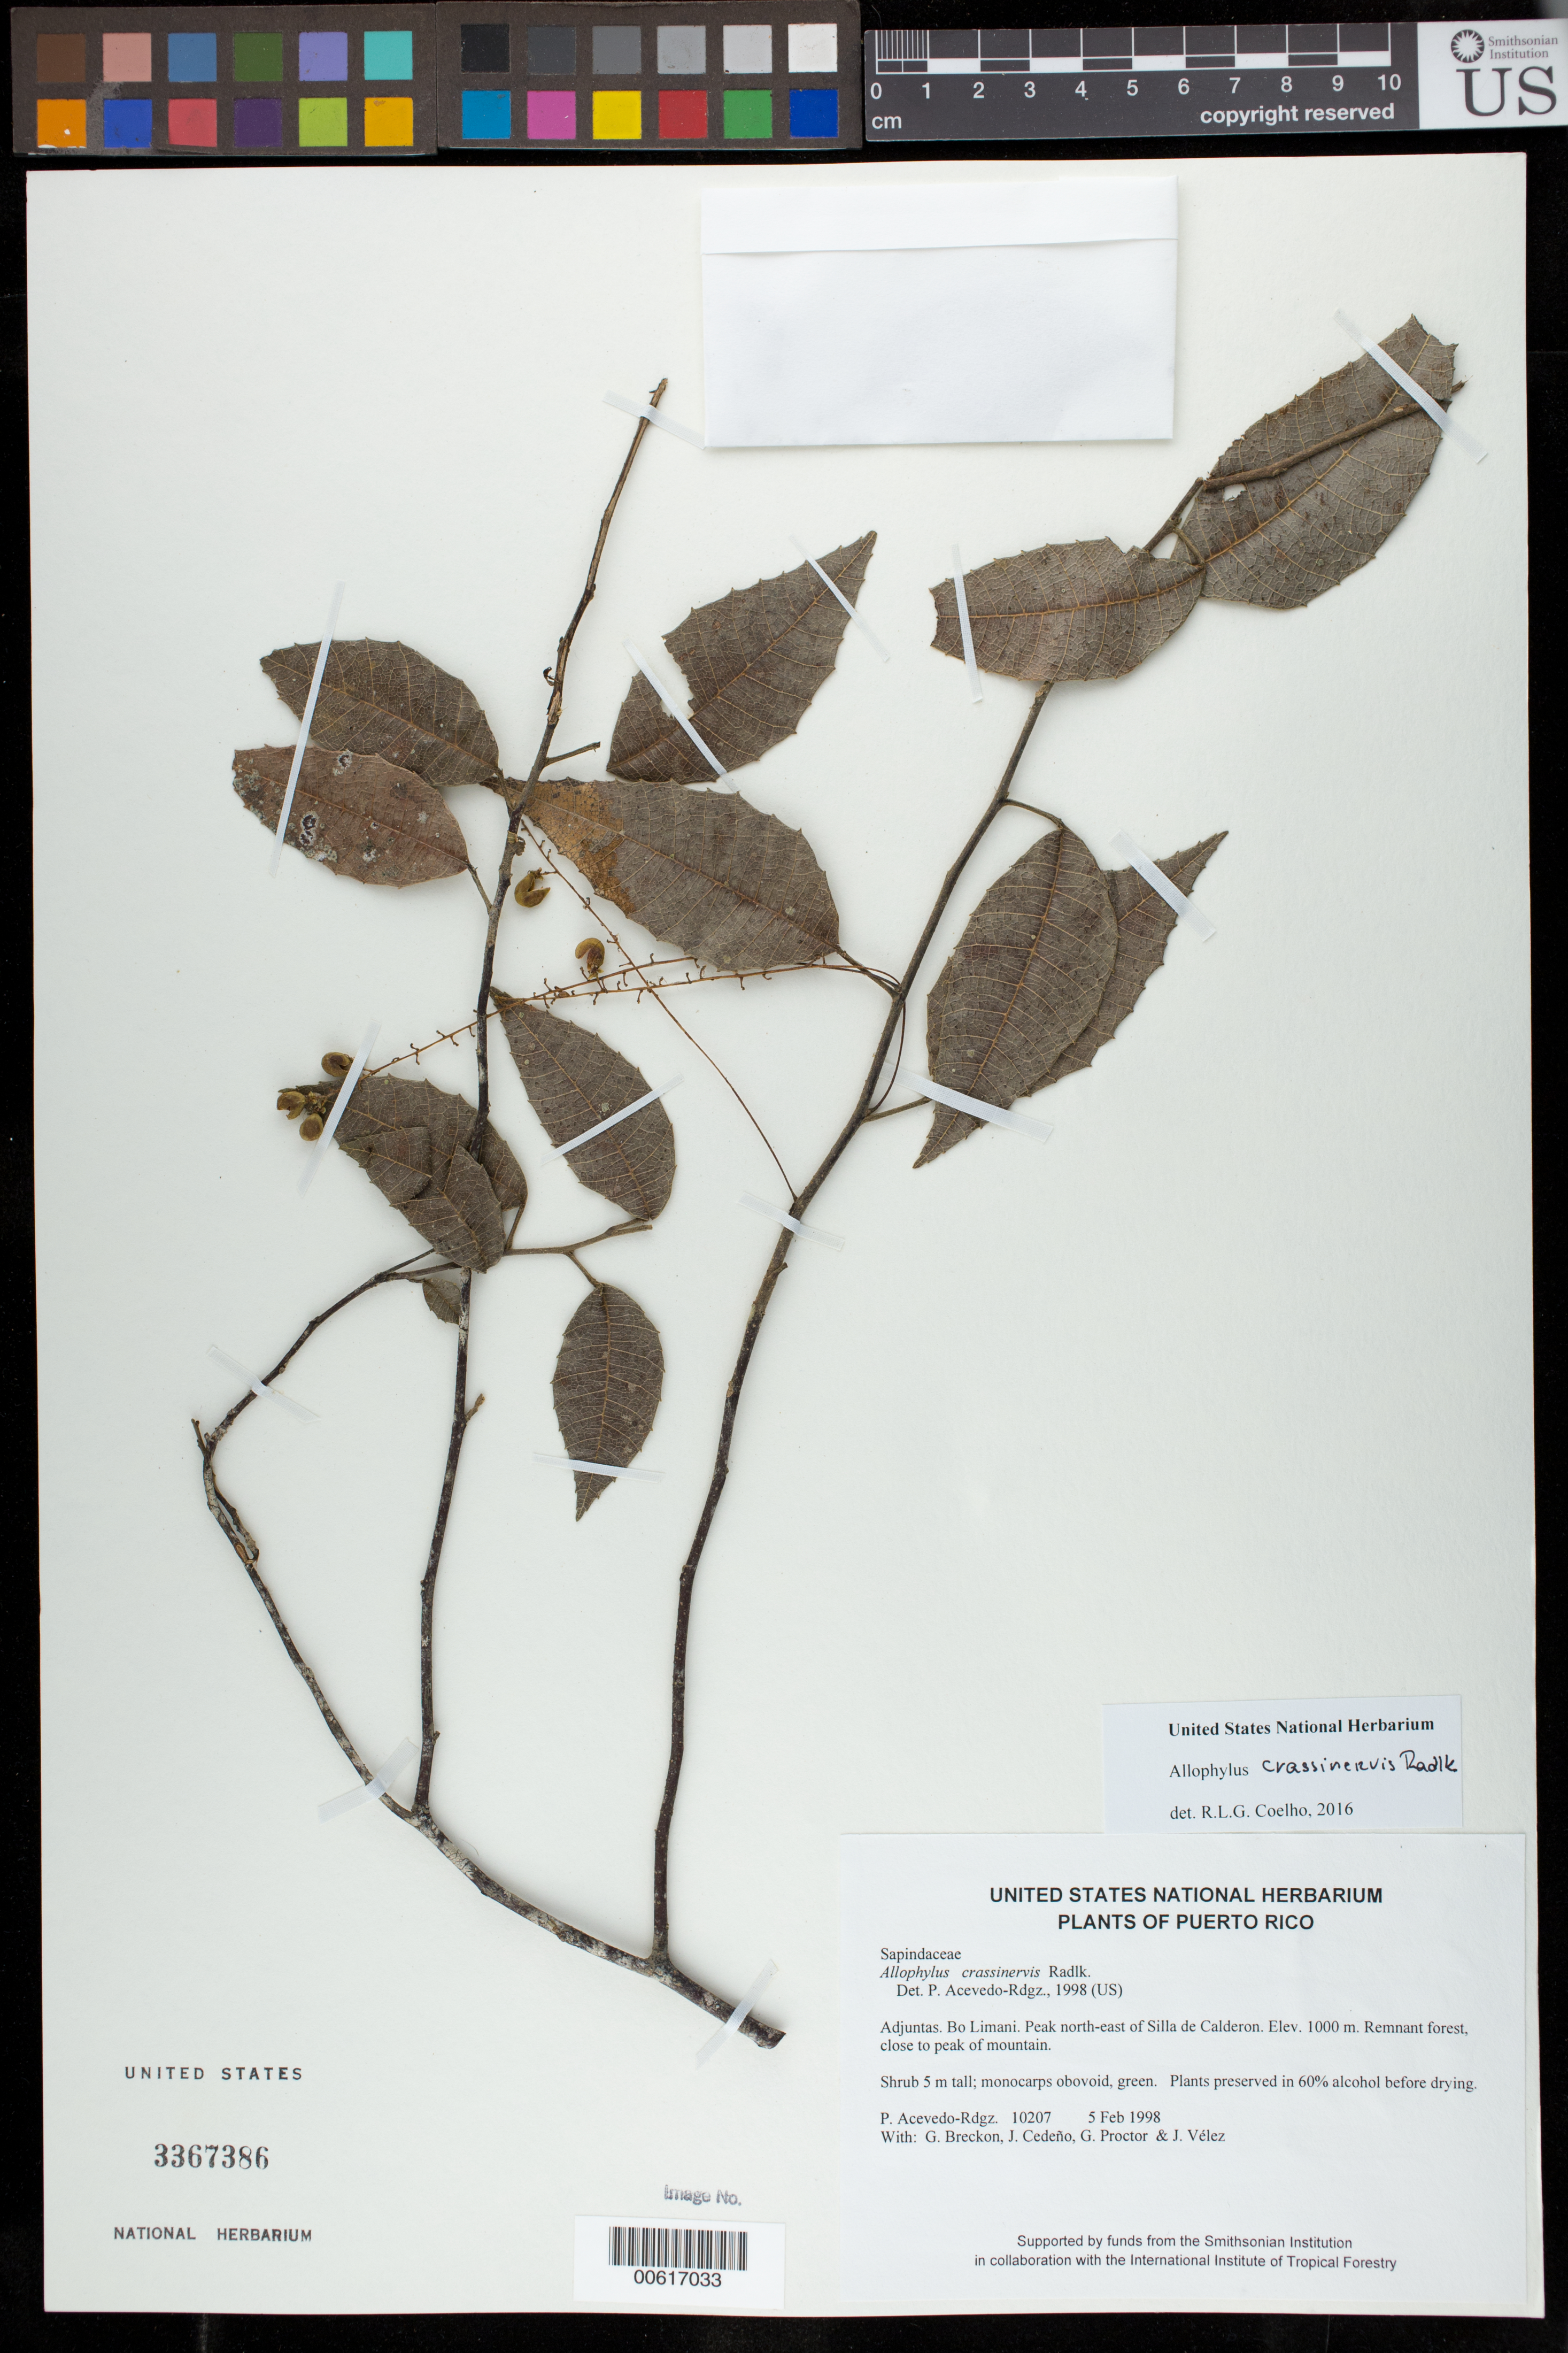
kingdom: Plantae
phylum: Tracheophyta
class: Magnoliopsida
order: Sapindales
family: Sapindaceae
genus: Allophylus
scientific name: Allophylus crassinervis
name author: Radlk.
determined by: Coelho, Rubens L. G.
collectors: P. Acevedo-Rodr., G. J. Breckon, J. A. Cedeño M., G. R. Proctor & J. Vélez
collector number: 10207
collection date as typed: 05 Feb 1998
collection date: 1998-02-05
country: Puerto Rico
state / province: Adjuntas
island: Puerto Rico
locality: Adjuntas; Bo. Limani; Peak north-east of Silla de Calderon.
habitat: Remnant forest, close to peak of mountain.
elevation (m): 1000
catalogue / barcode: US 3367386